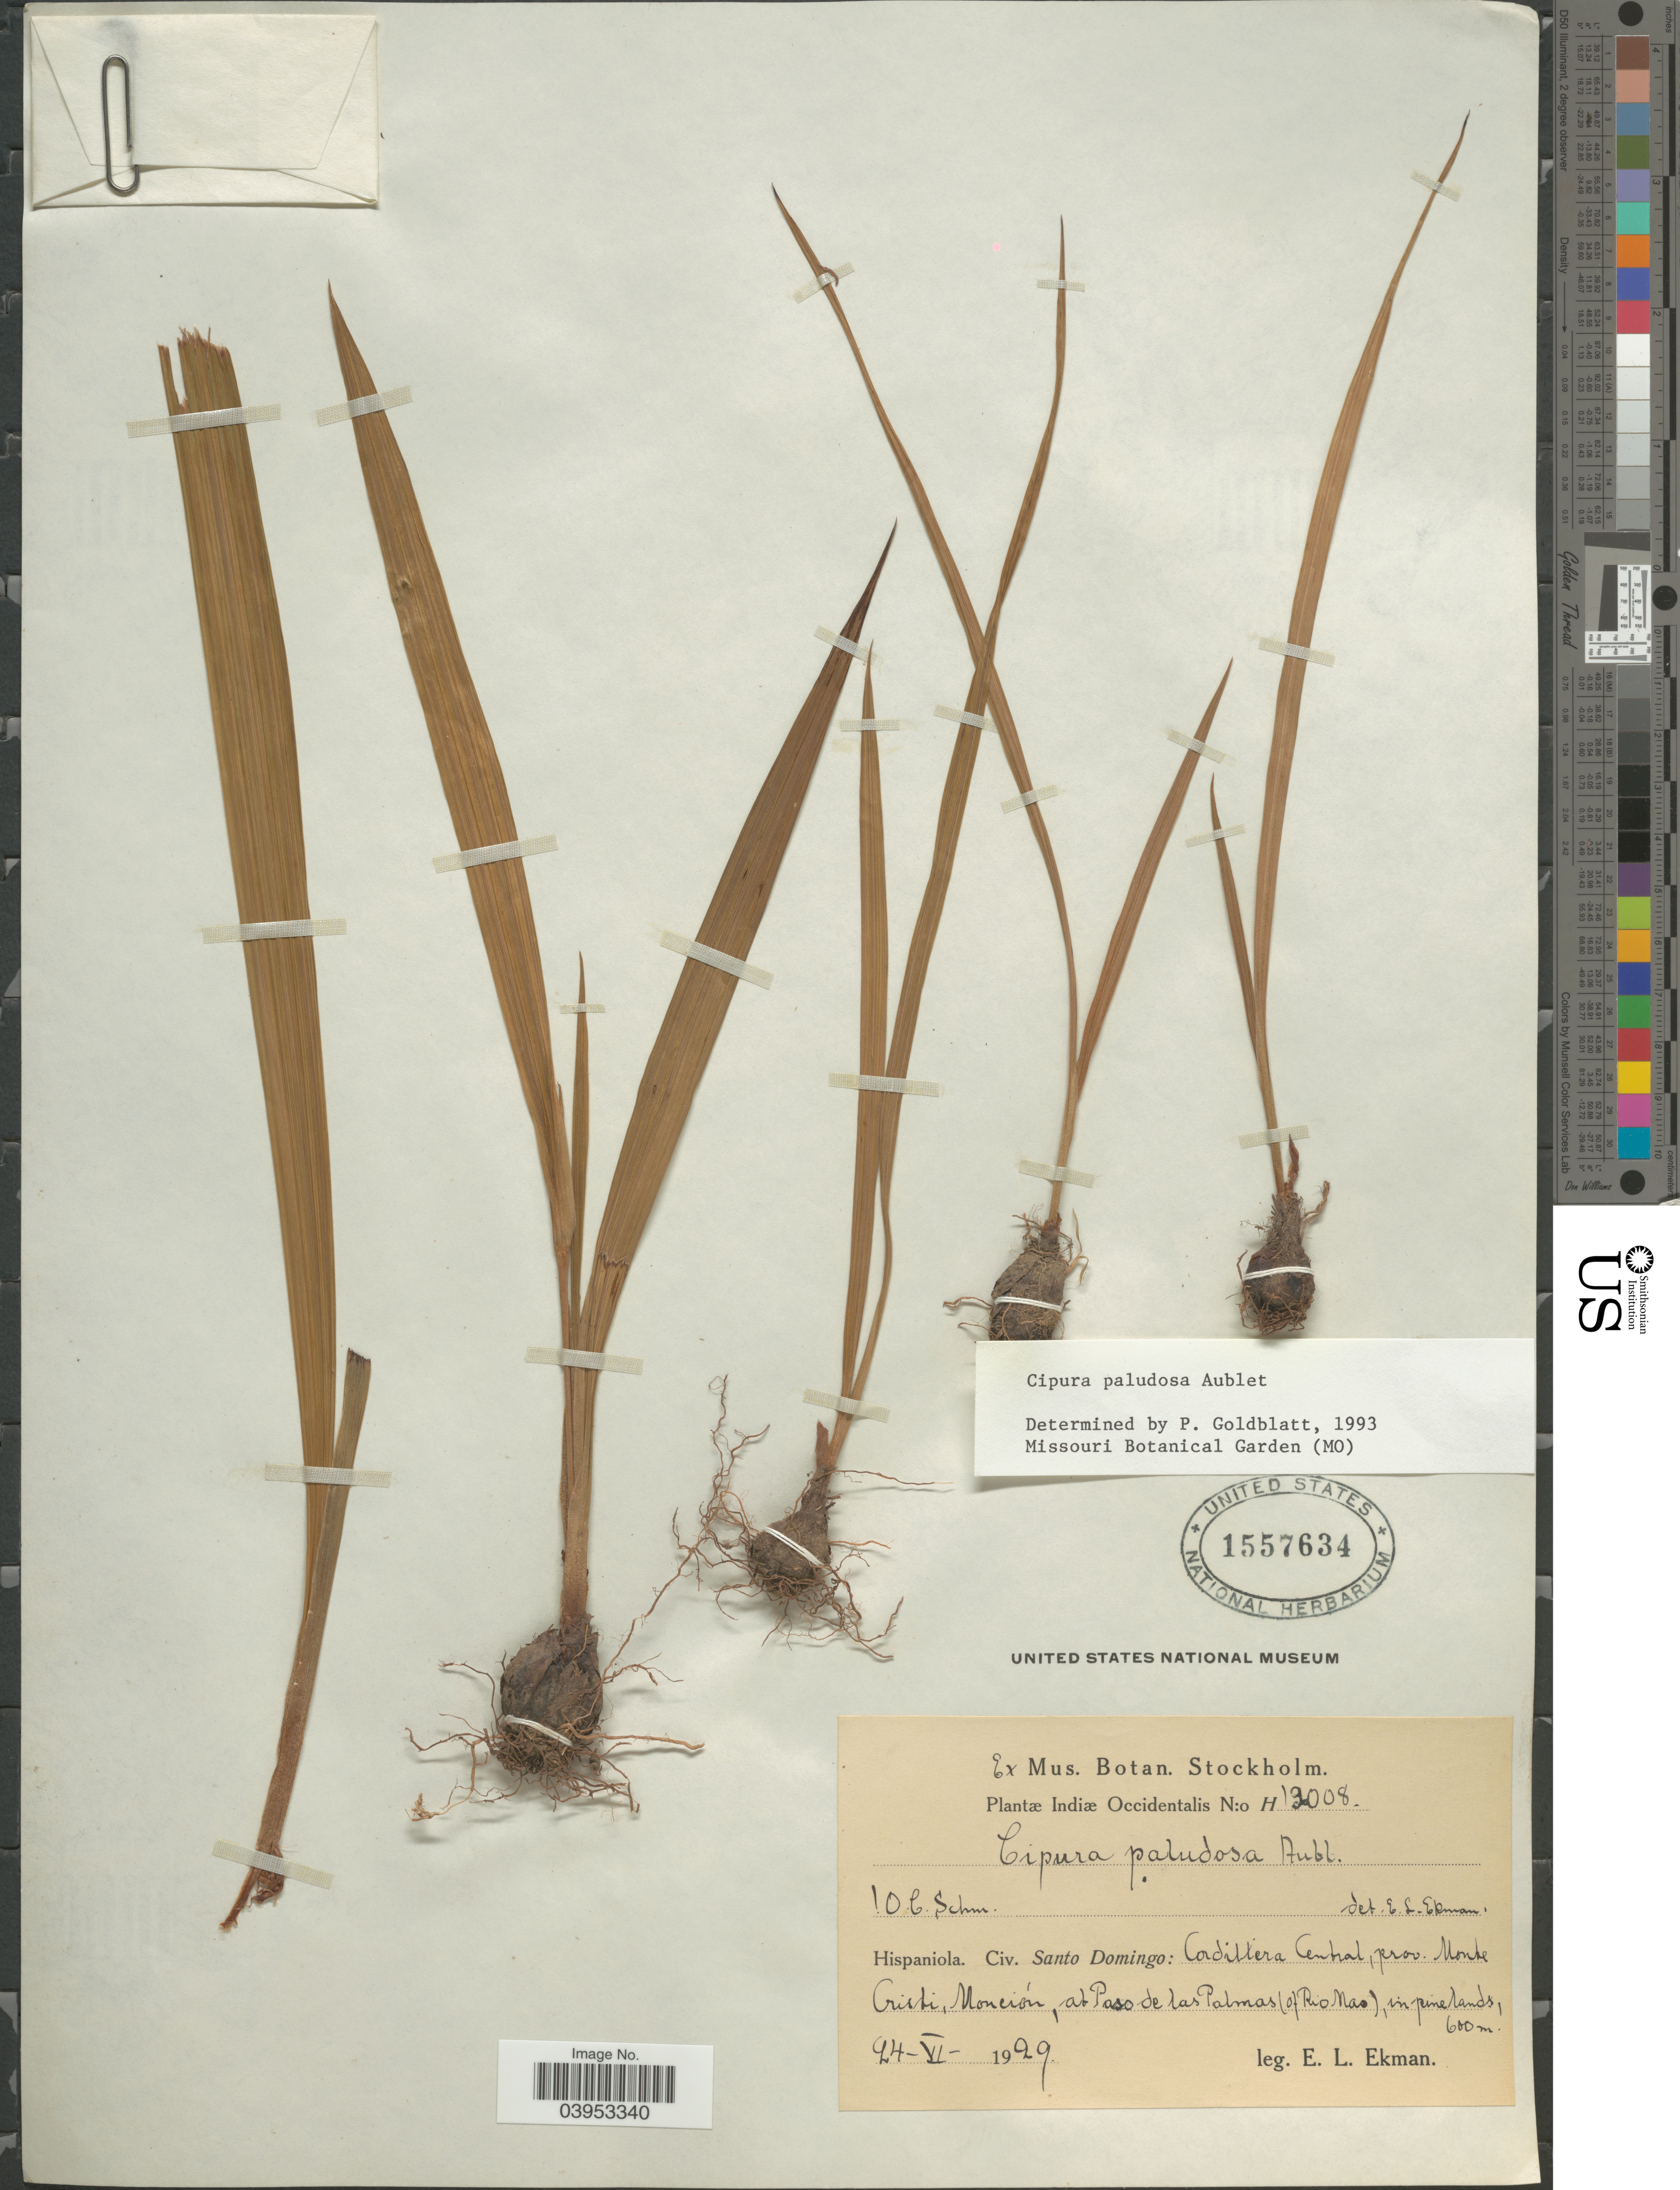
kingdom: Plantae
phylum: Tracheophyta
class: Liliopsida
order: Asparagales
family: Iridaceae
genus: Cipura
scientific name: Cipura paludosa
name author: Aubl.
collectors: E. L. Ekman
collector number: H 130088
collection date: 1929-06-24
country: Dominican Republic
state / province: Monte Cristi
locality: Indiæ Occidentalis. Hispaniola. Civ. Santo Domingo: Cordillera Central, Monción, at Paso de las Palmas (of Rio Mas).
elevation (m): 600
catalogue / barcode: US 1557634